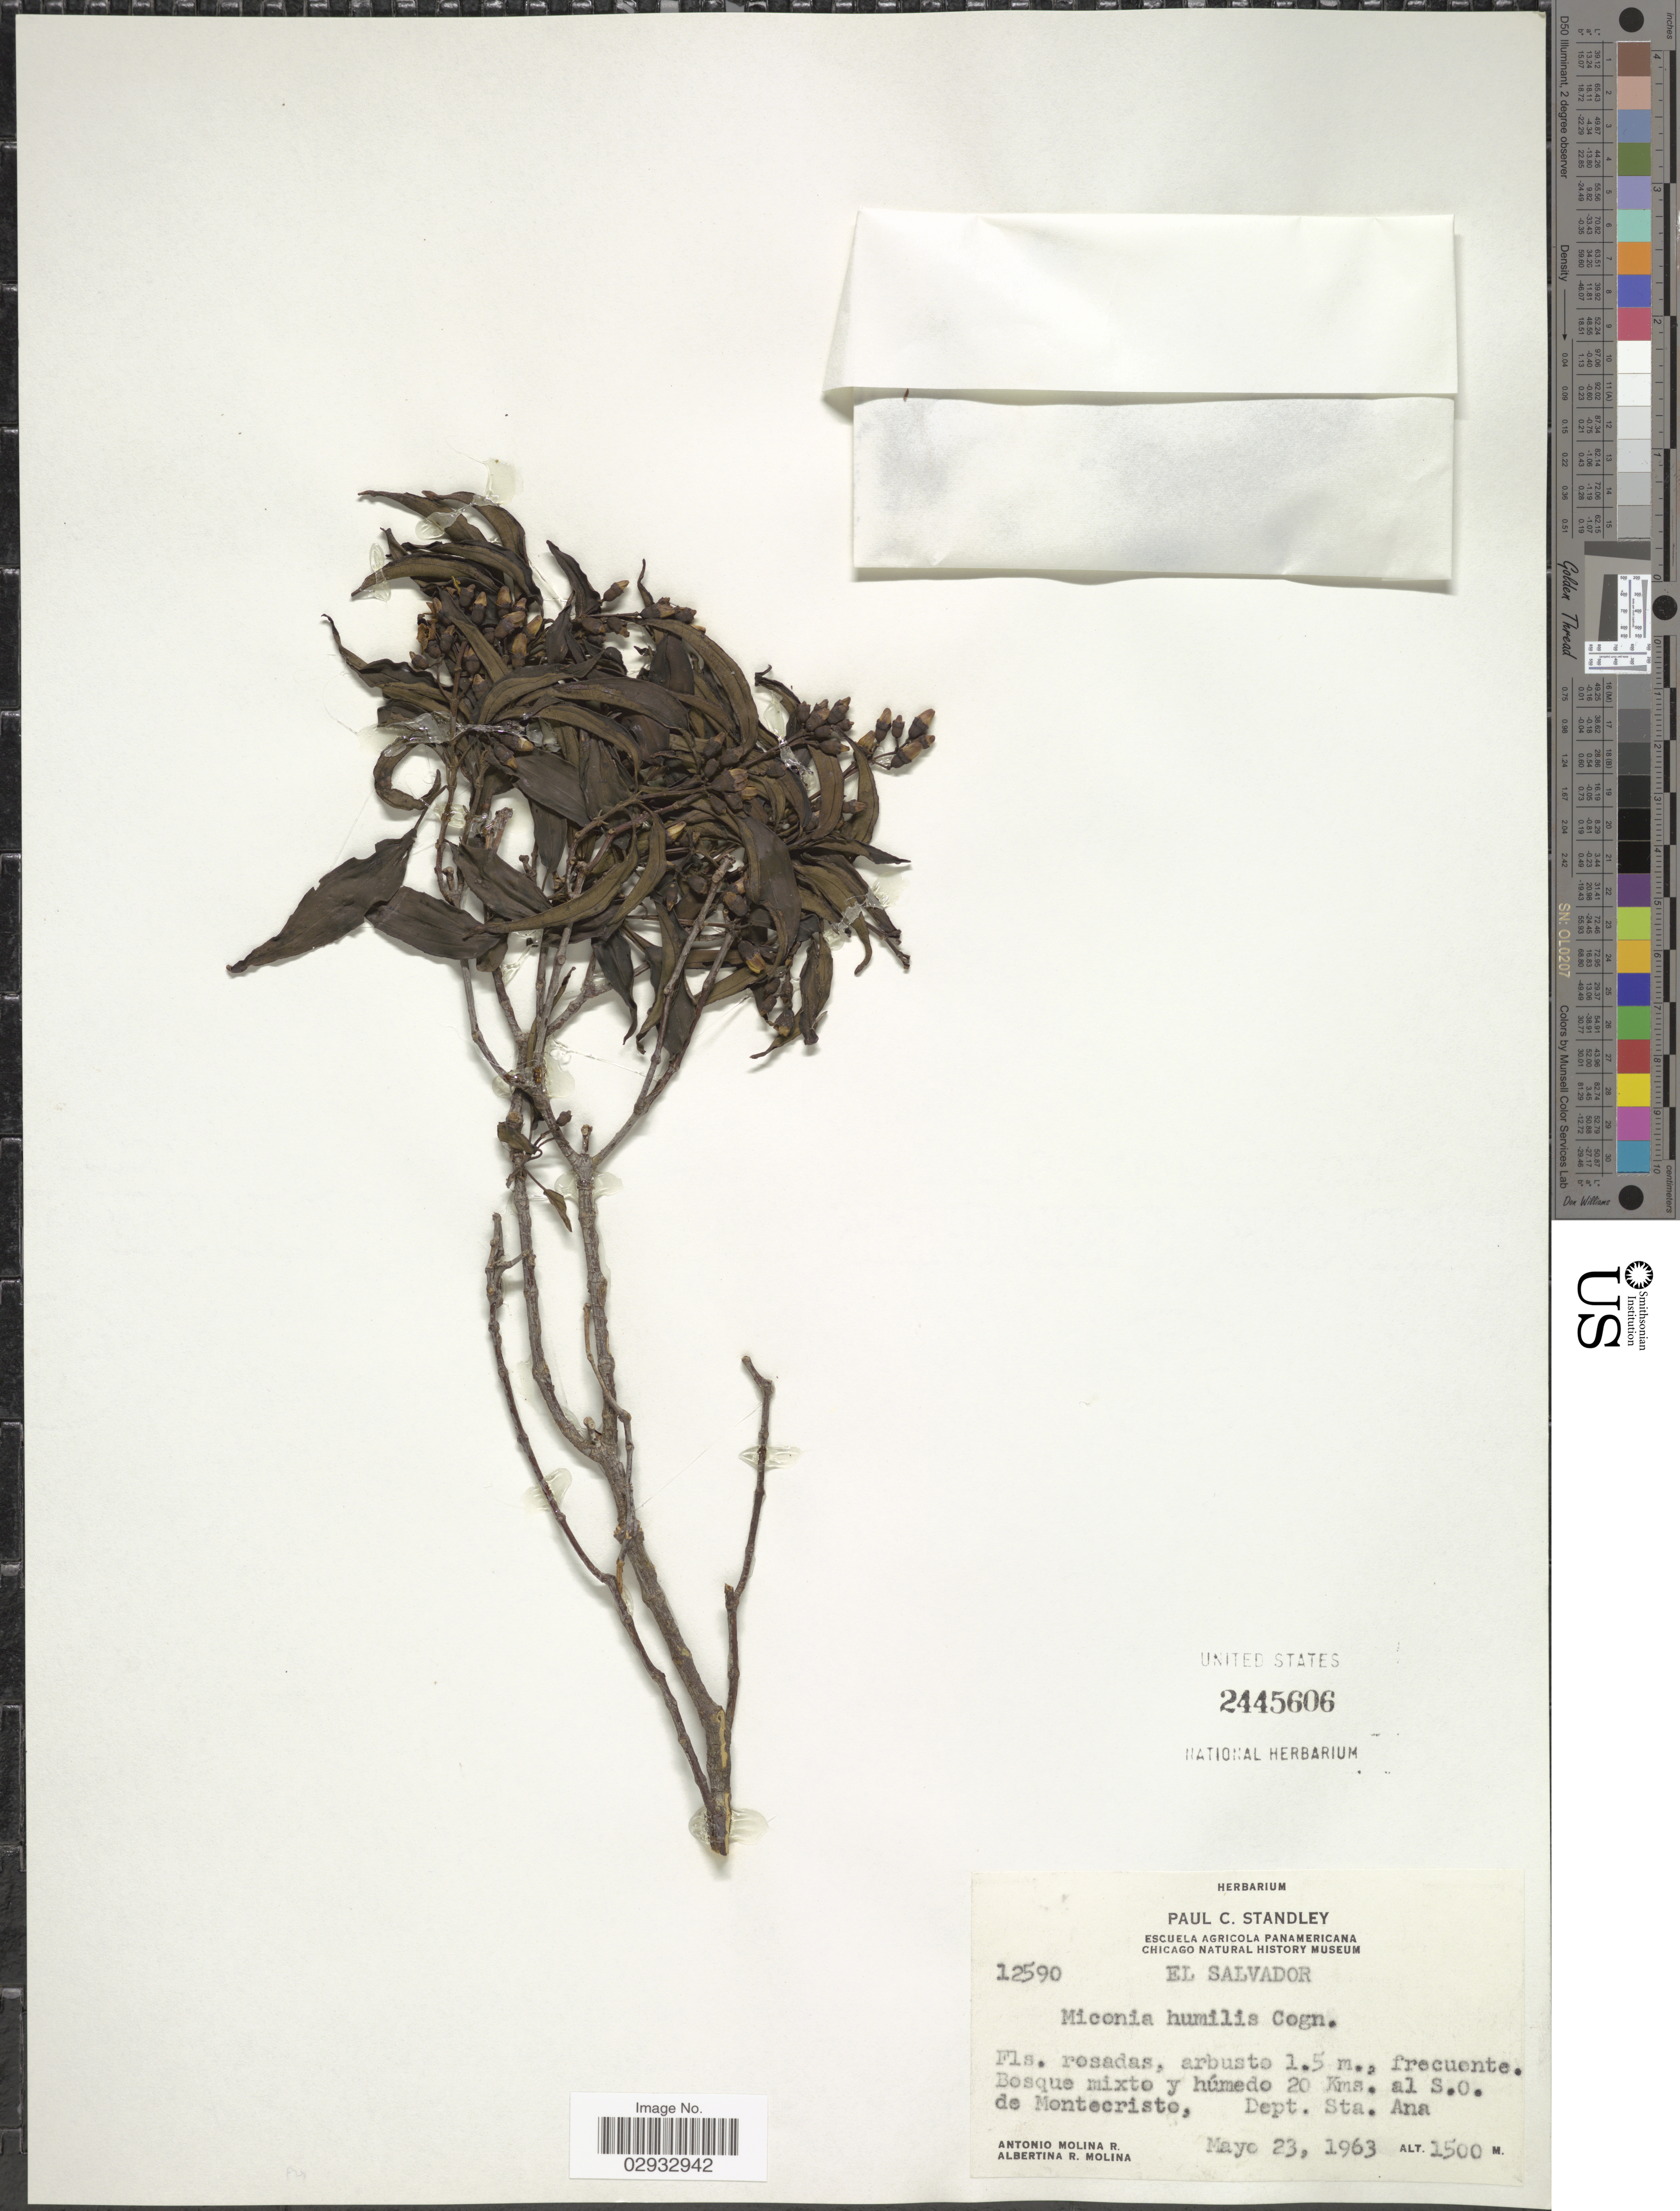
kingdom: Plantae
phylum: Tracheophyta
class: Magnoliopsida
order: Myrtales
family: Melastomataceae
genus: Miconia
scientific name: Miconia humilis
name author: Cogn.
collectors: A. Molina R. & A. R. Molina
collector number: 12590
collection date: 1963-05-23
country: El Salvador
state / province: Santa Ana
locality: Bosque mixto y húmedo 20 Kms. al S. O. de Montecristo; Dept. Sta. Ana.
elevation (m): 1500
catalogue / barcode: US 2445606